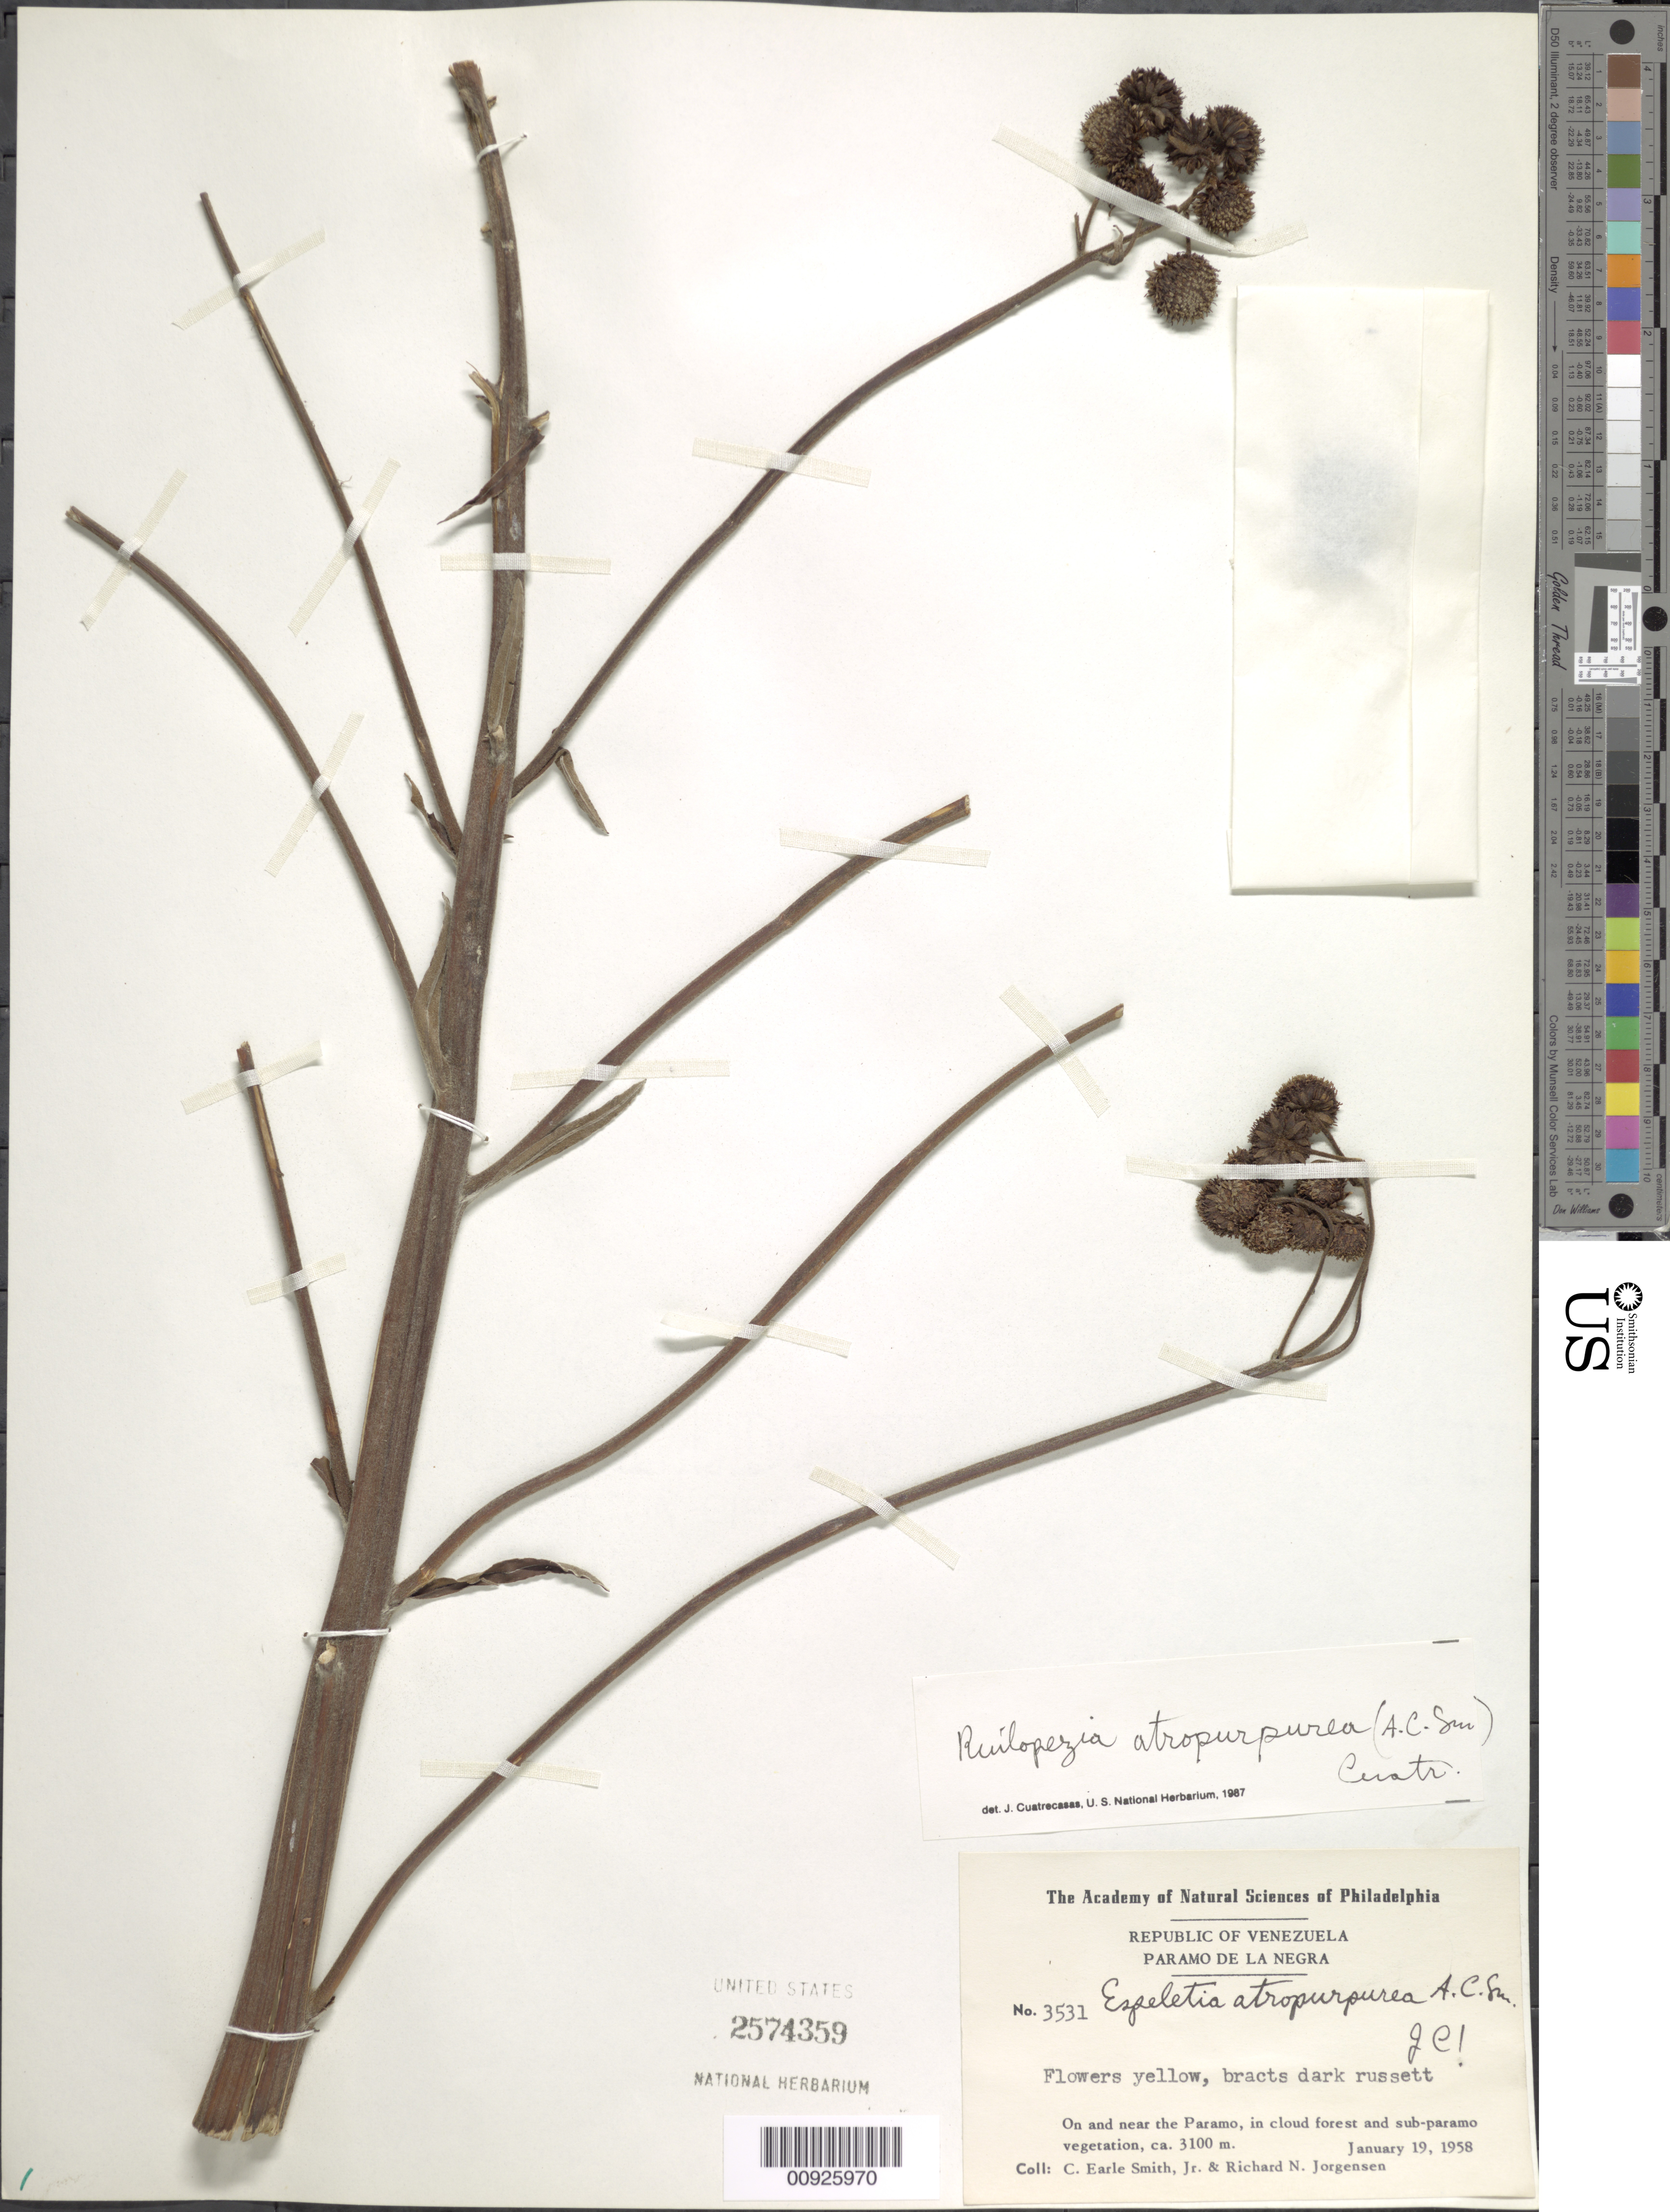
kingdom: Plantae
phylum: Tracheophyta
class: Magnoliopsida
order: Asterales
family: Asteraceae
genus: Ruilopezia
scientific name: Ruilopezia atropurpurea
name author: (A.C. Sm.) Cuatrec.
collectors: C. E. Smith Jr.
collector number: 3531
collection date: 1958-01-19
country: Venezuela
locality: P. de la Negra. On and near the páramo, in cloud forest and sub-páramo vegetation.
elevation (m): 3100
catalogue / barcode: US 2574359